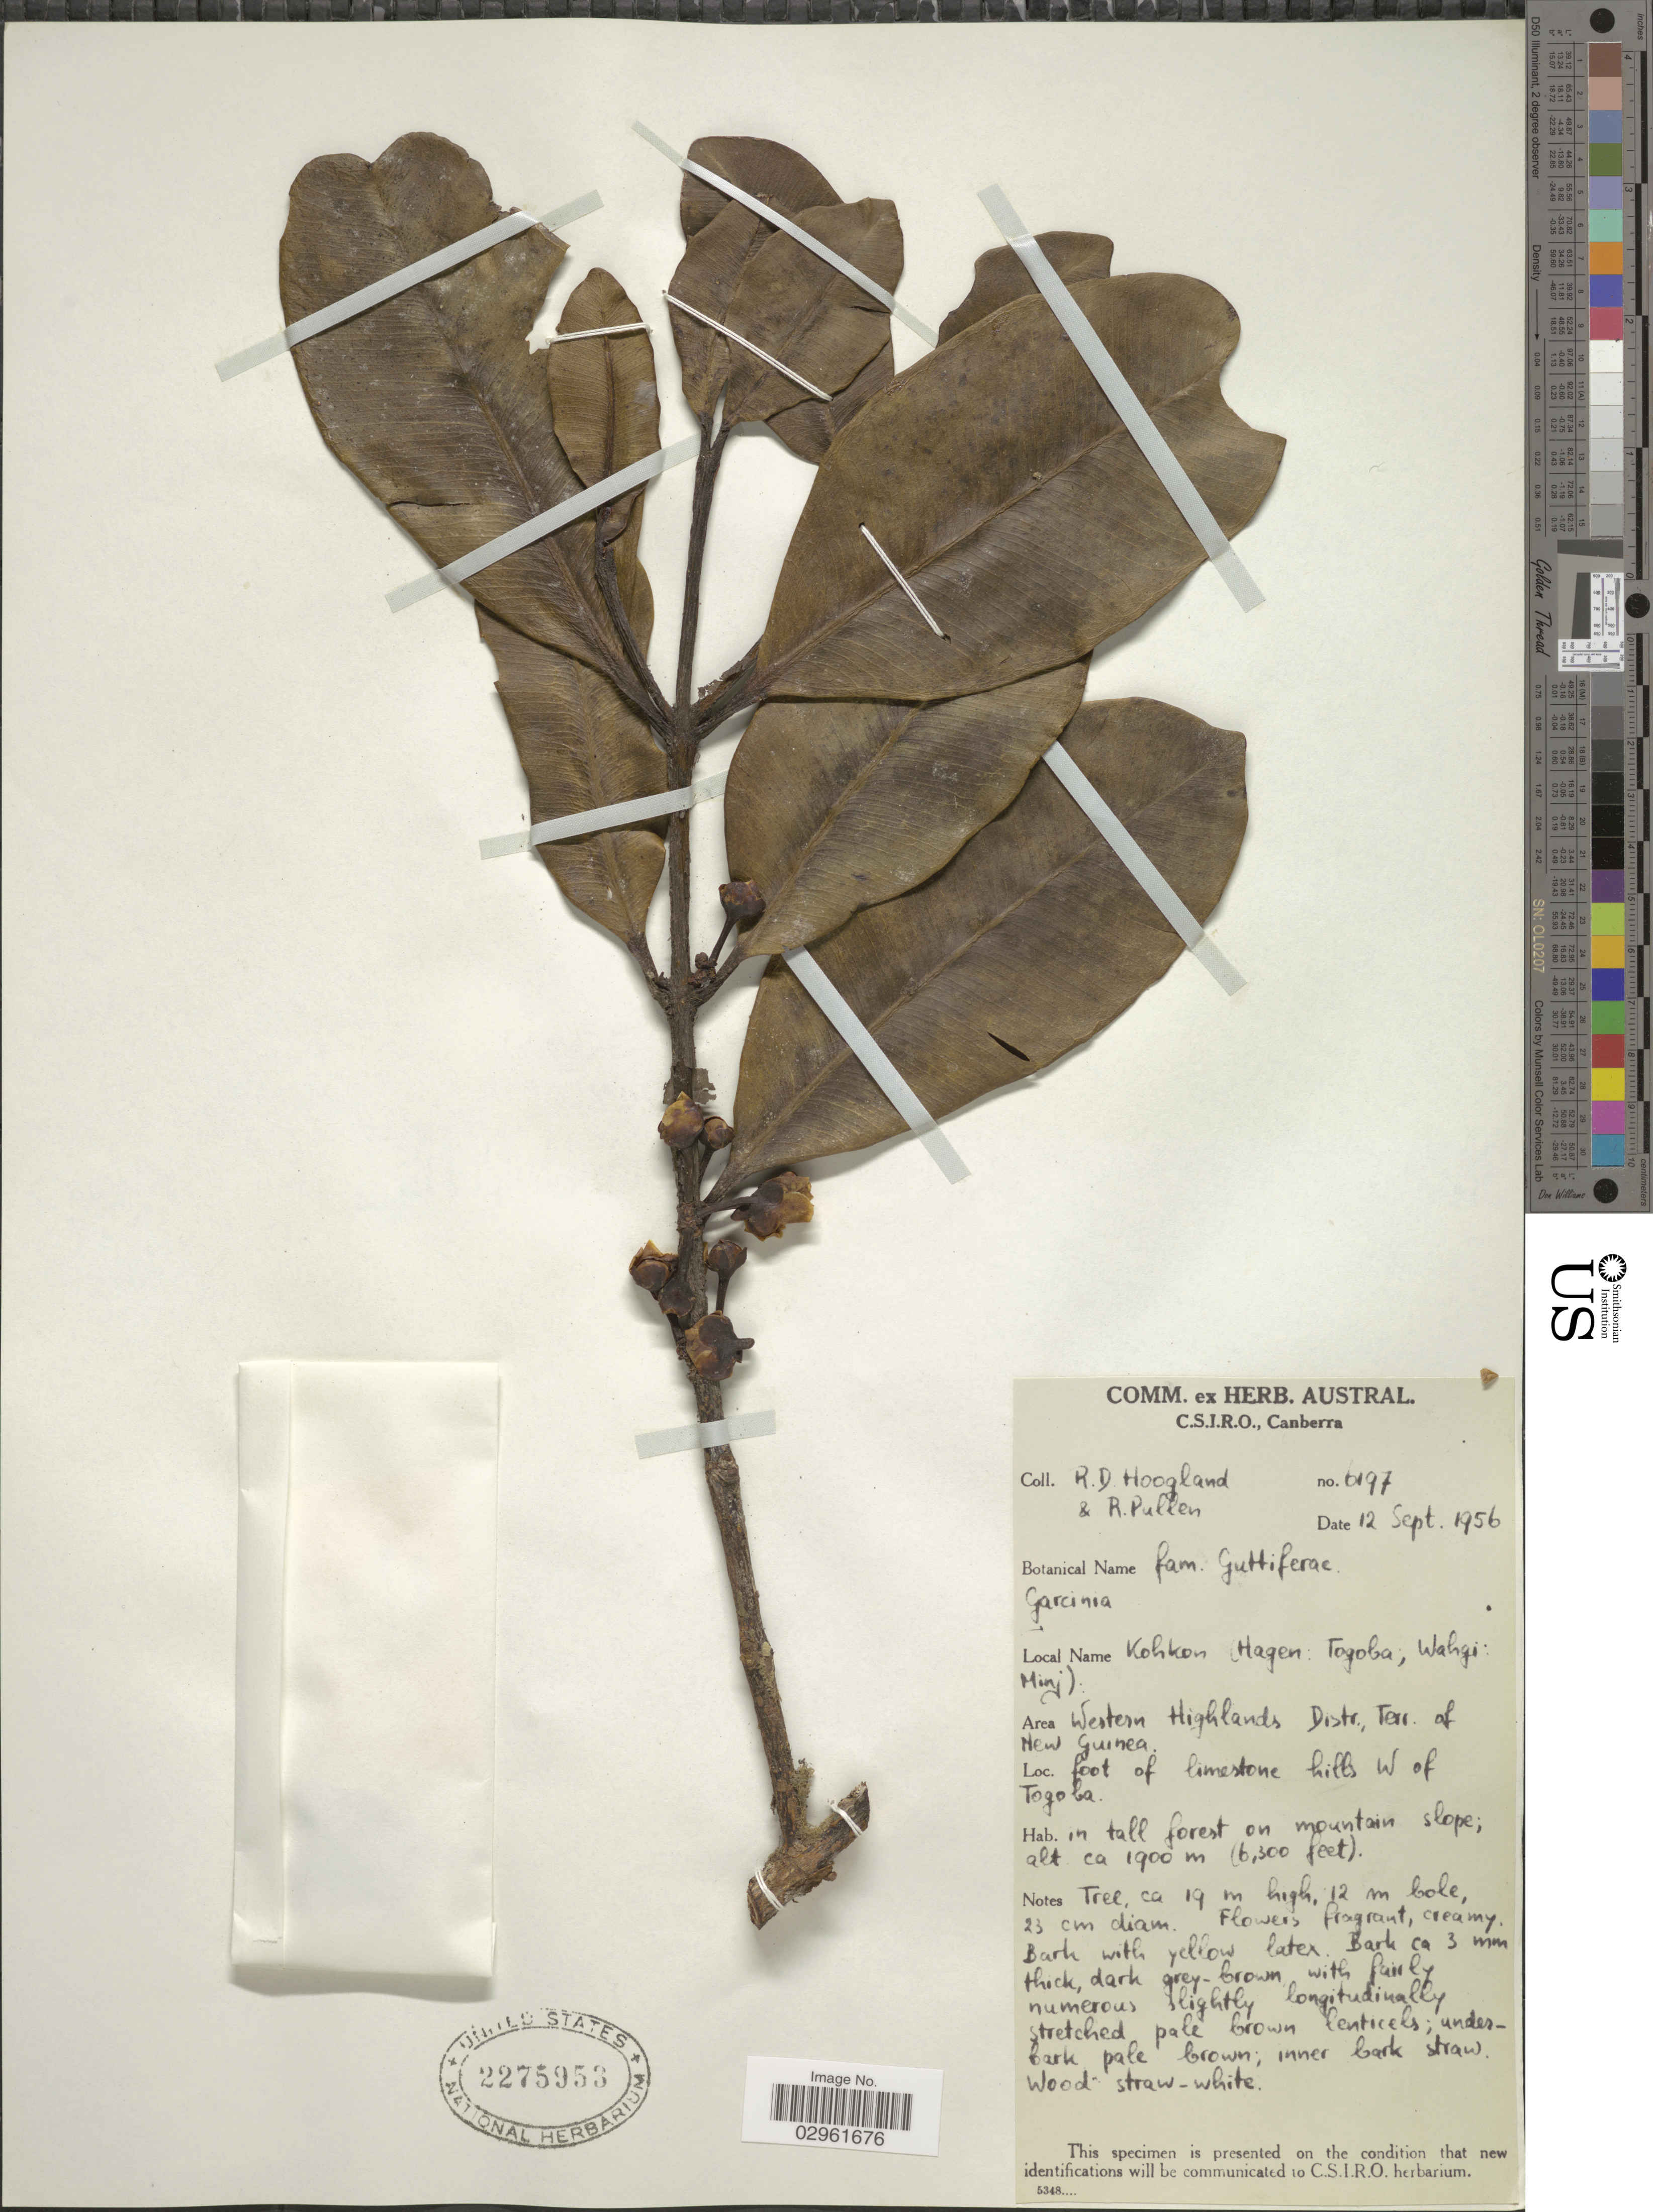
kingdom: Plantae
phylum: Tracheophyta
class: Magnoliopsida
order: Malpighiales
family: Clusiaceae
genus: Garcinia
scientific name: Garcinia sp.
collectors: R. D. Hoogland & R. Pullen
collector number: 6197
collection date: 1956-09-12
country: Papua New Guinea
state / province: Western Highlands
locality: Area Western Highlands Distr., Terr. of New Guinea. Foot of limestone hills W of Togoba.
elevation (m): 1900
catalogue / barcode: US 2275953